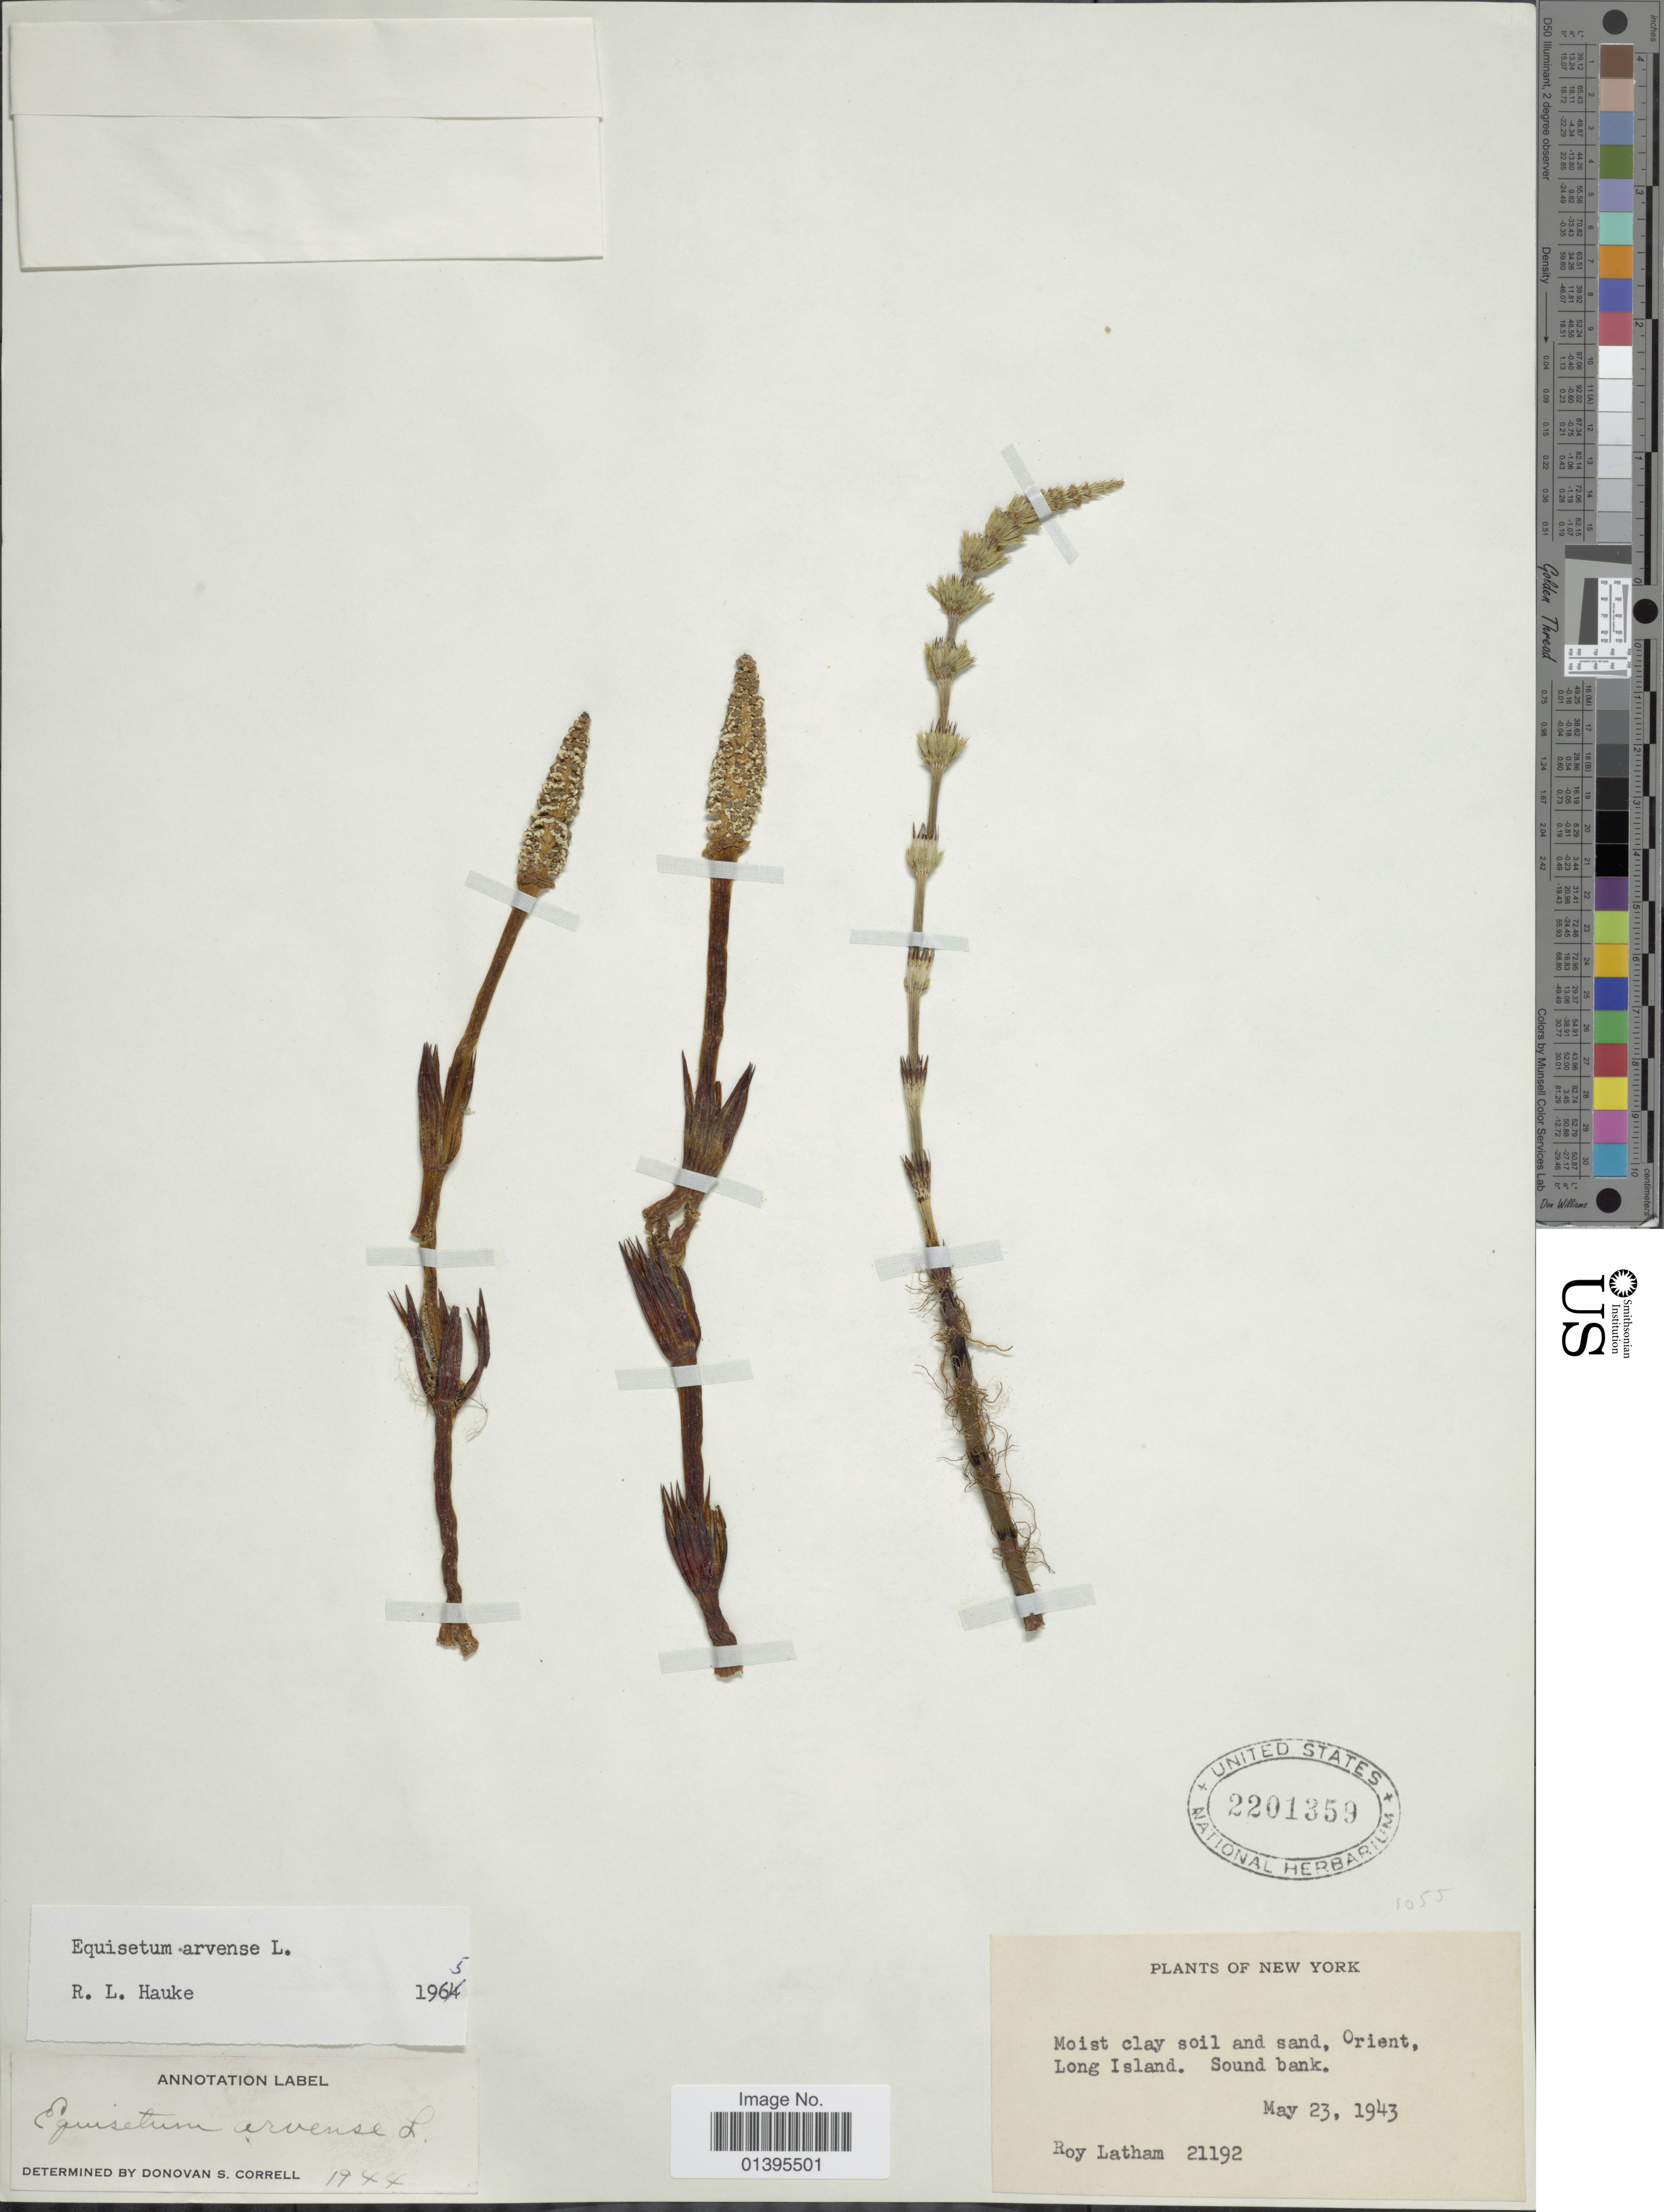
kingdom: Plantae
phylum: Tracheophyta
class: Polypodiopsida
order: Equisetales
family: Equisetaceae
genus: Equisetum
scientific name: Equisetum arvense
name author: L.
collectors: R. Latham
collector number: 21192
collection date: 1943-05-23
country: United States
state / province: New York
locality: Orient, Long Island, Sound bank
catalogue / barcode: US 2201359